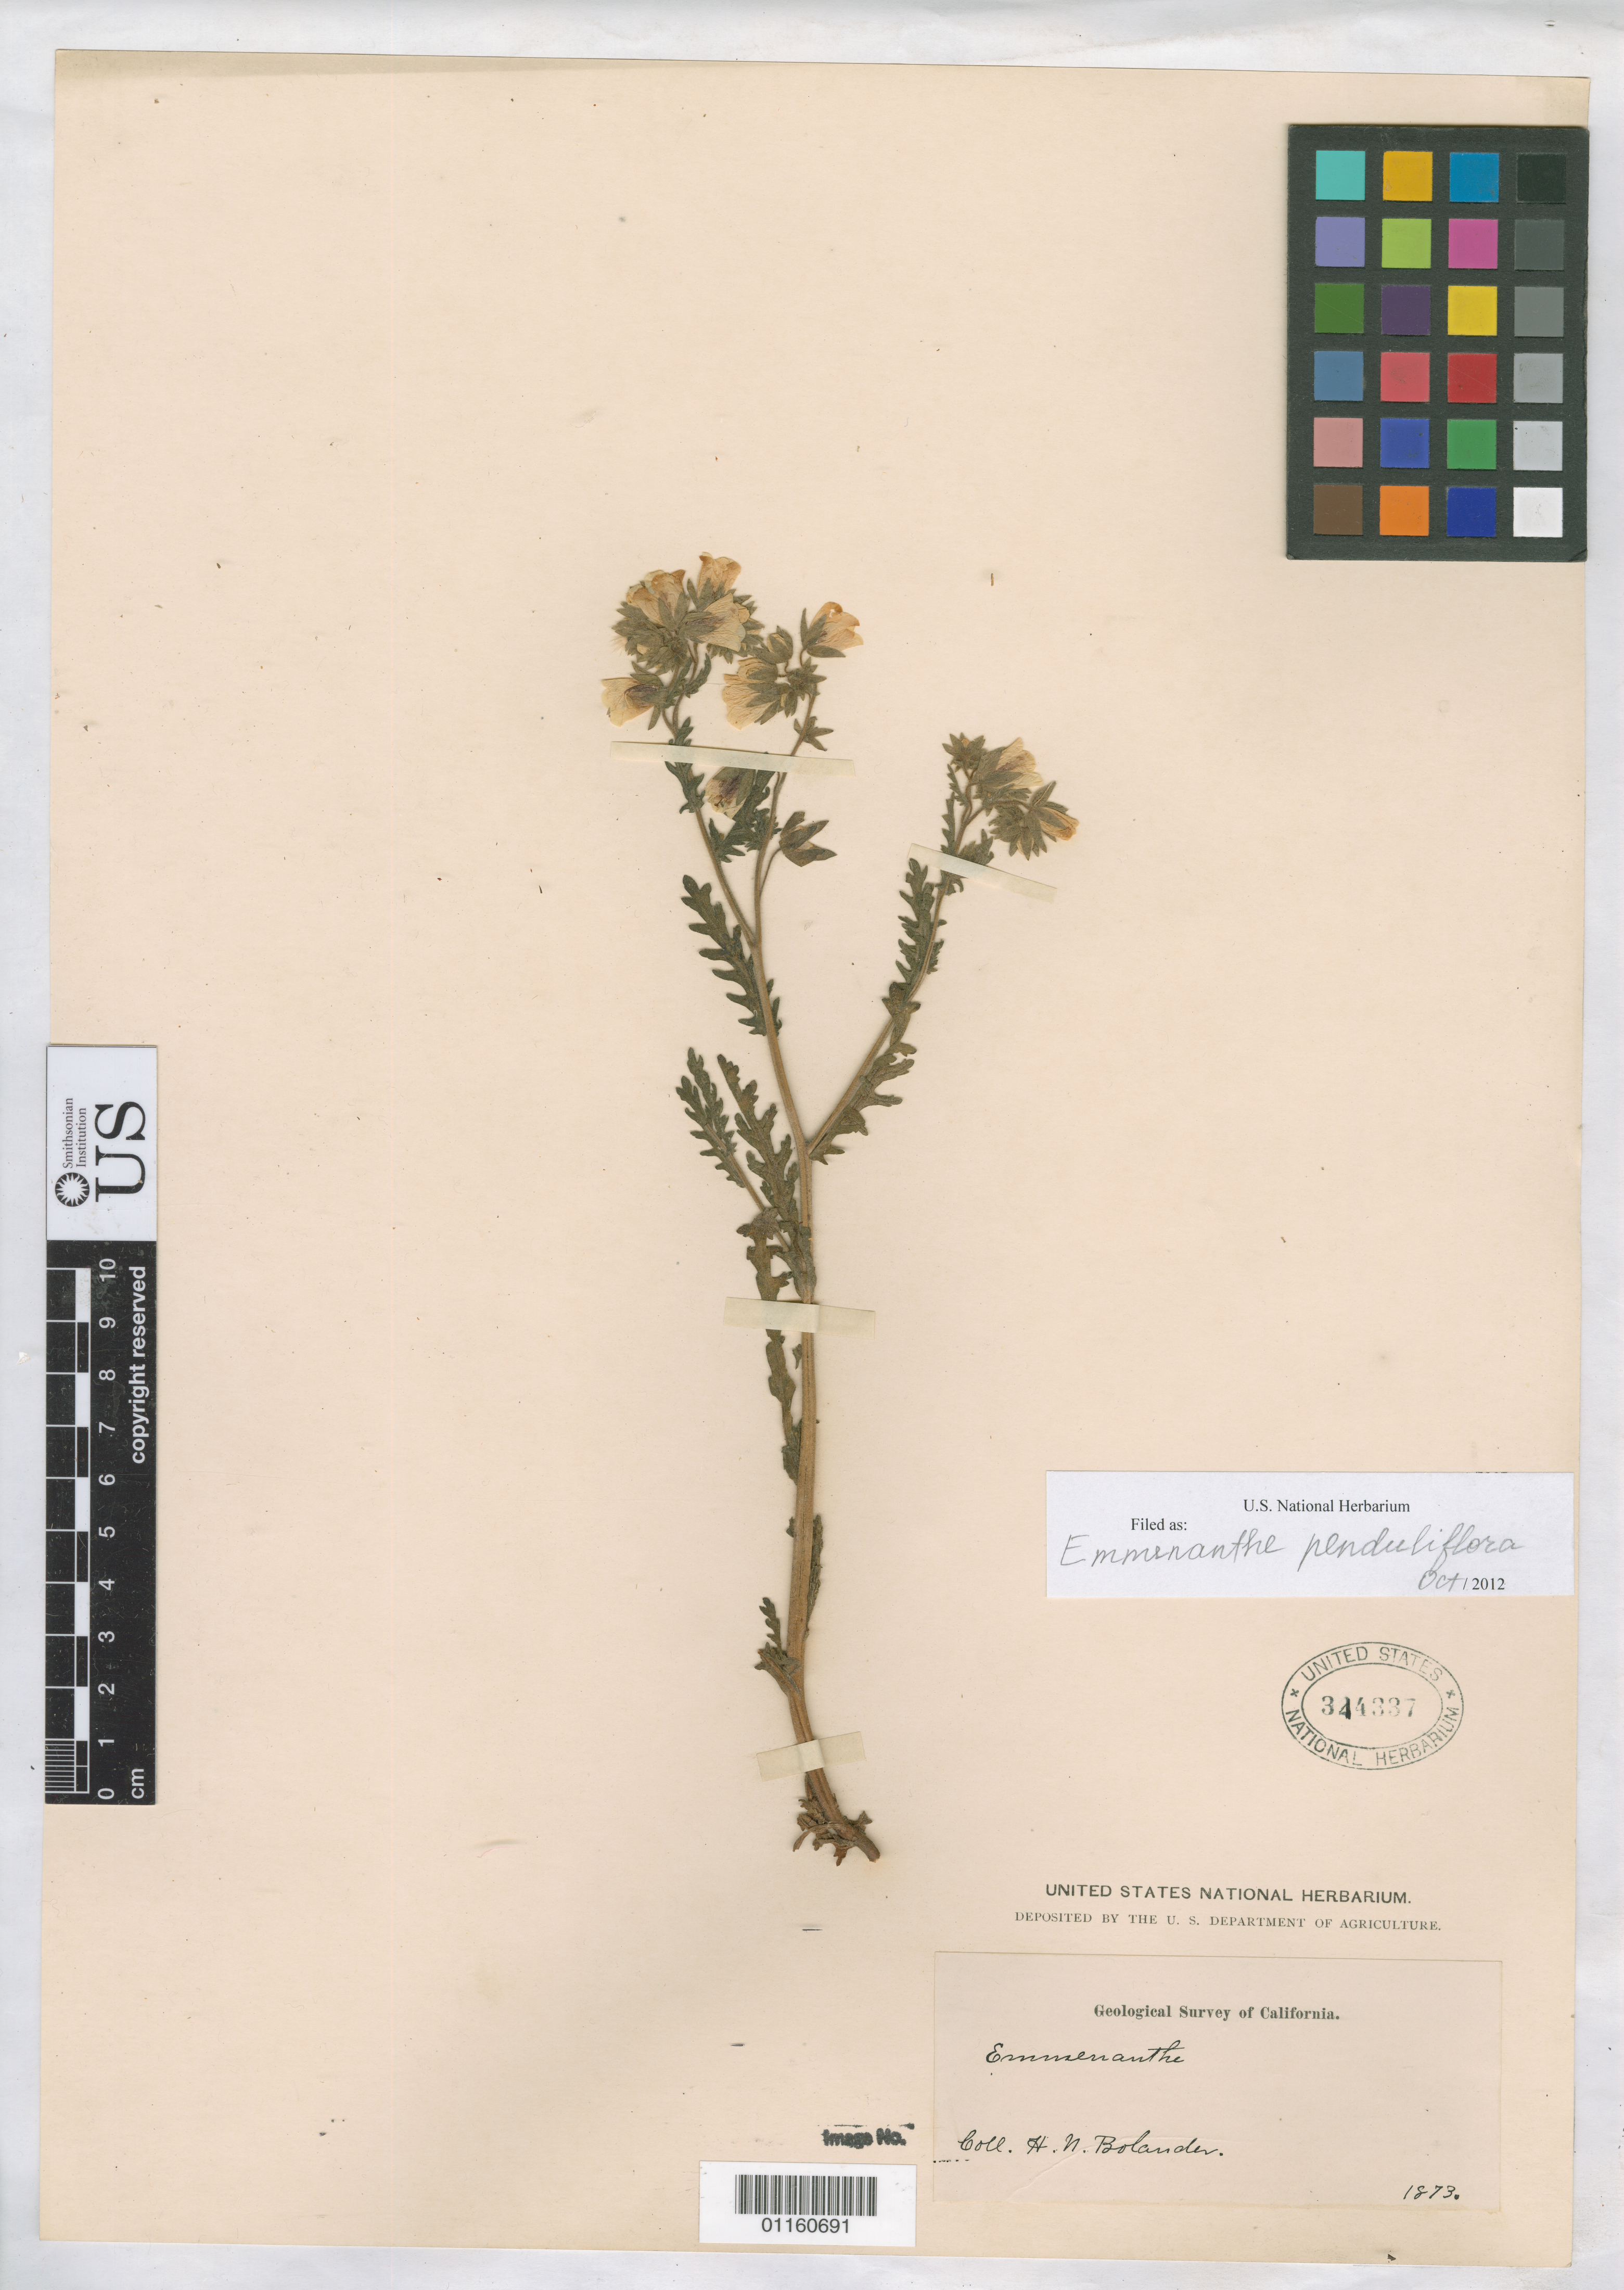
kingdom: Plantae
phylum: Tracheophyta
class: Magnoliopsida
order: Boraginales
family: Hydrophyllaceae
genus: Emmenanthe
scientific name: Emmenanthe penduliflora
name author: Benth.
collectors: H. Bolander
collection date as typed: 1873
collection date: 1873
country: United States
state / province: California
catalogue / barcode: US 344337